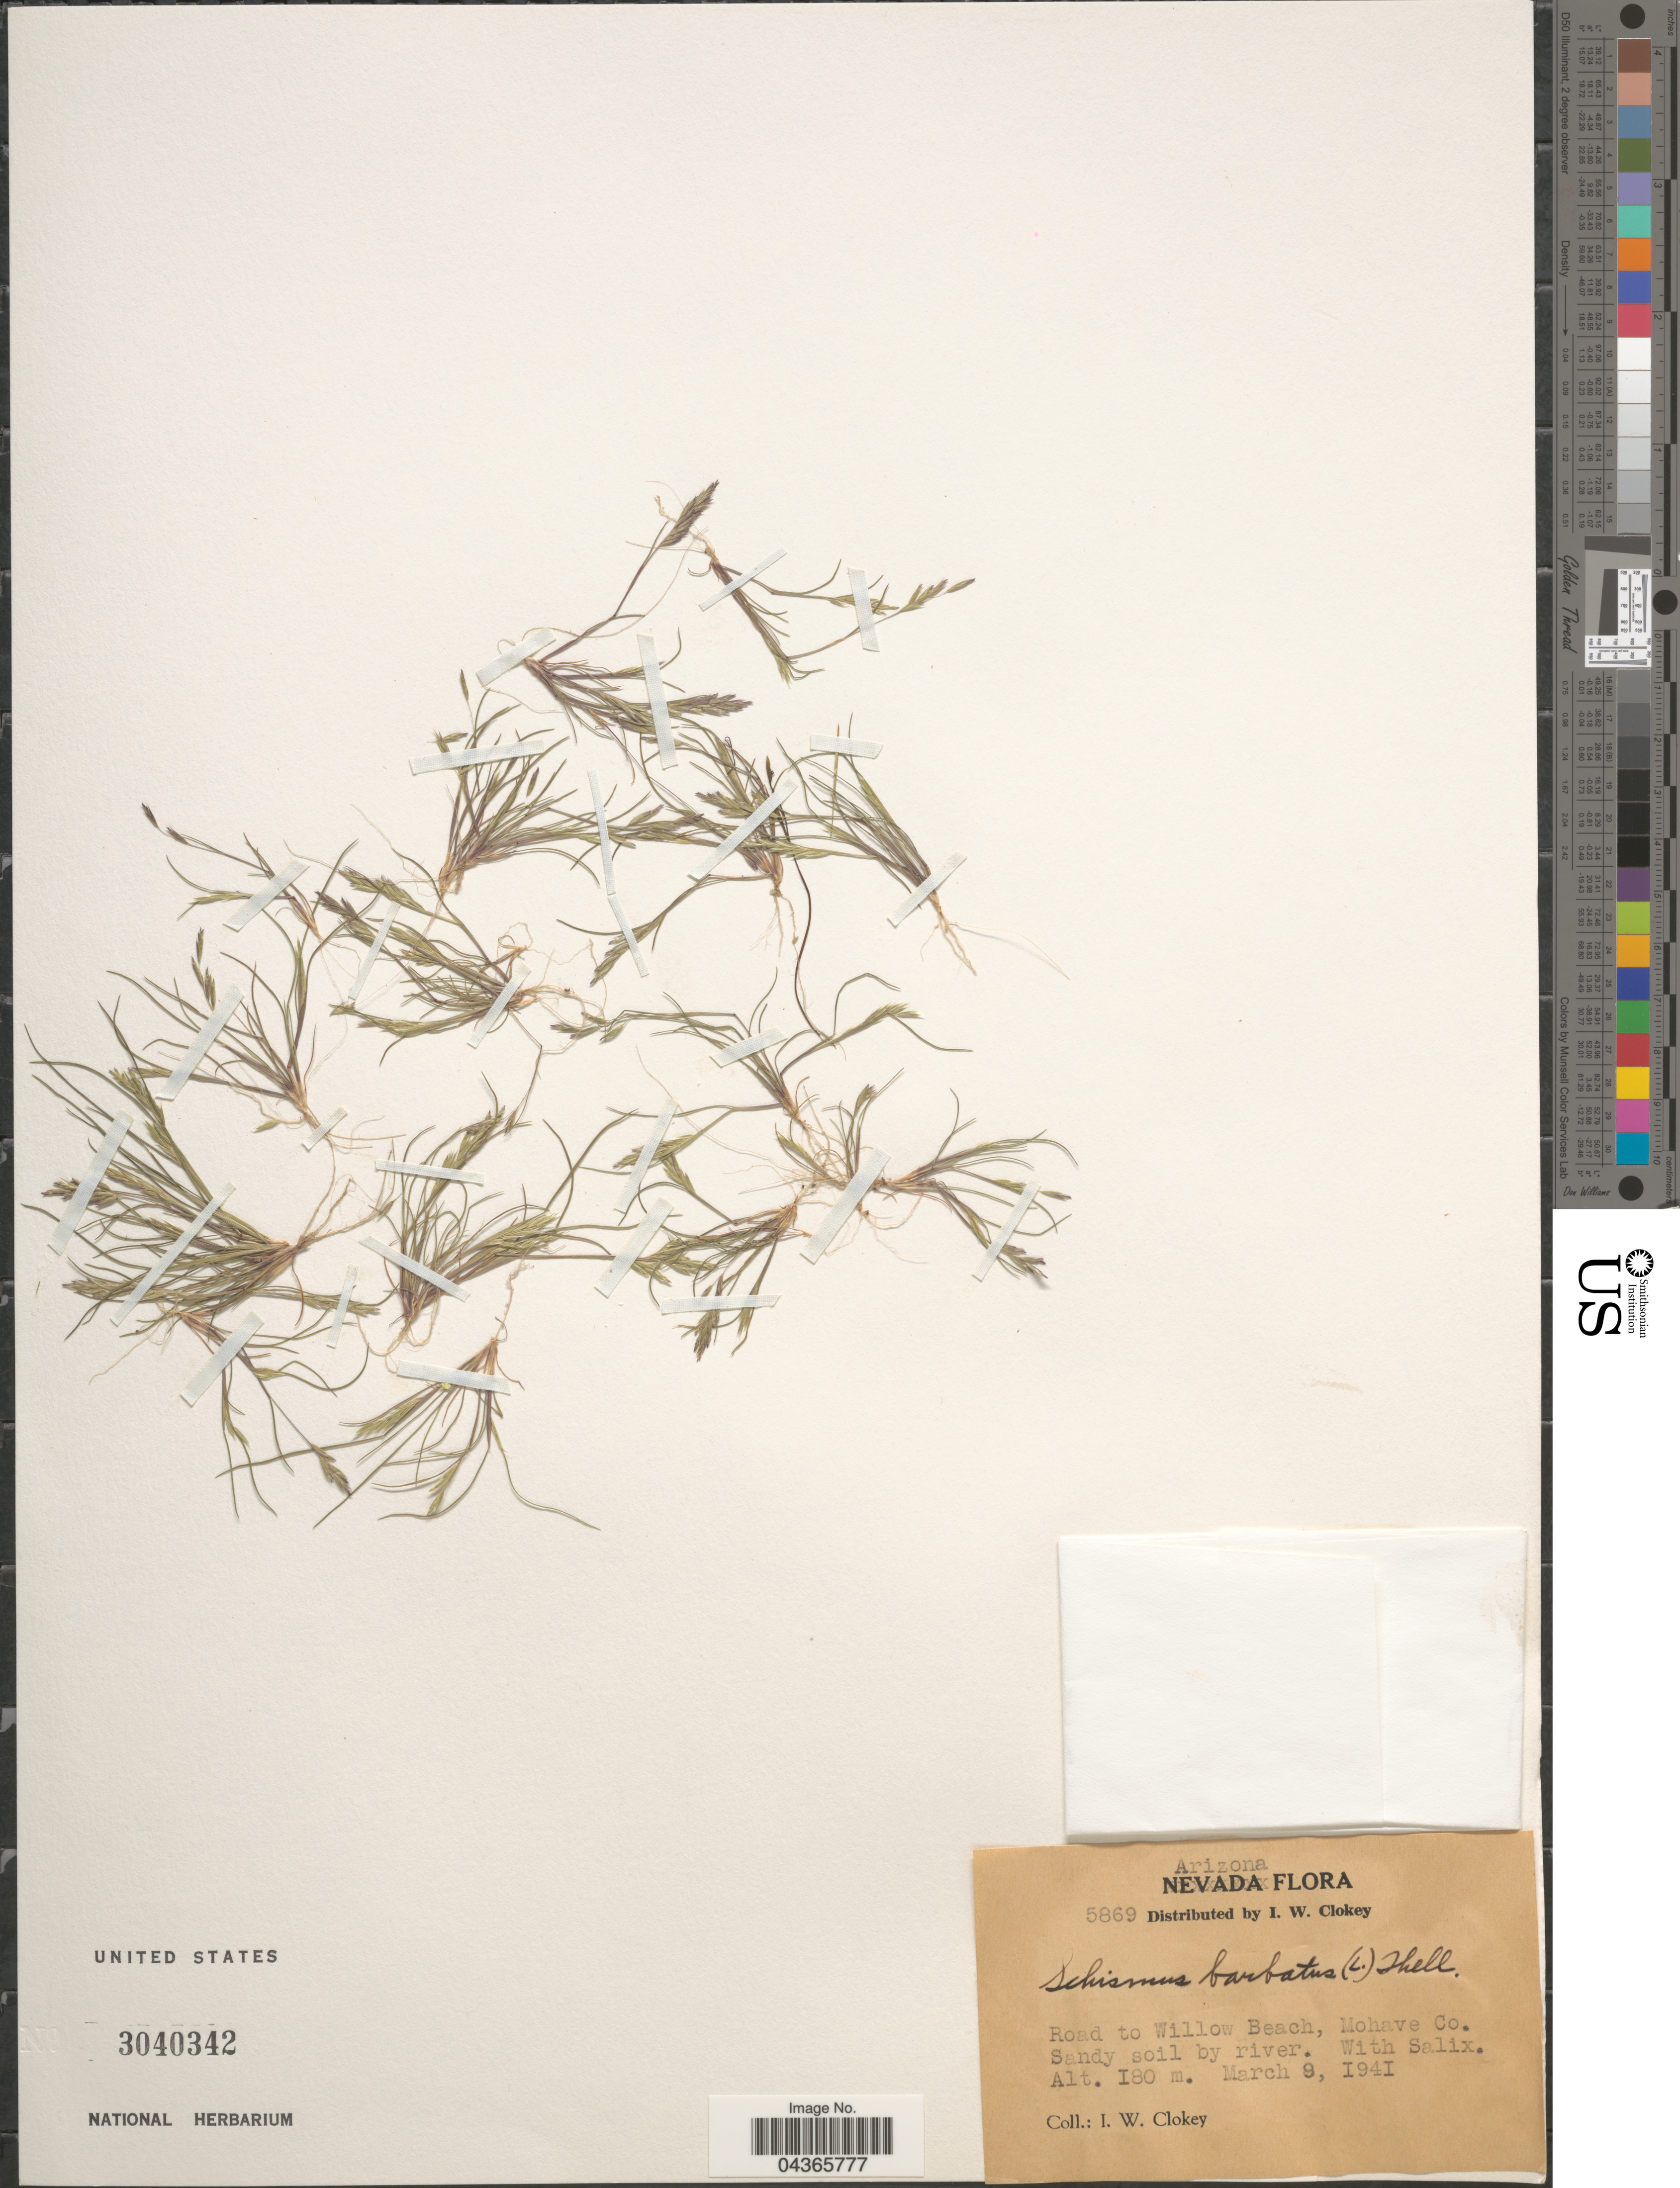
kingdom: Plantae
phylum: Tracheophyta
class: Liliopsida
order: Poales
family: Poaceae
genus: Schismus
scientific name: Schismus barbatus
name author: (L.) Thell.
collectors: I. W. Clokey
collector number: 5869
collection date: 1941-03-09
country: United States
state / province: Arizona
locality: Road to Willow Beach, Mohave Co.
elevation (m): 180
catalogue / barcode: US 3040342